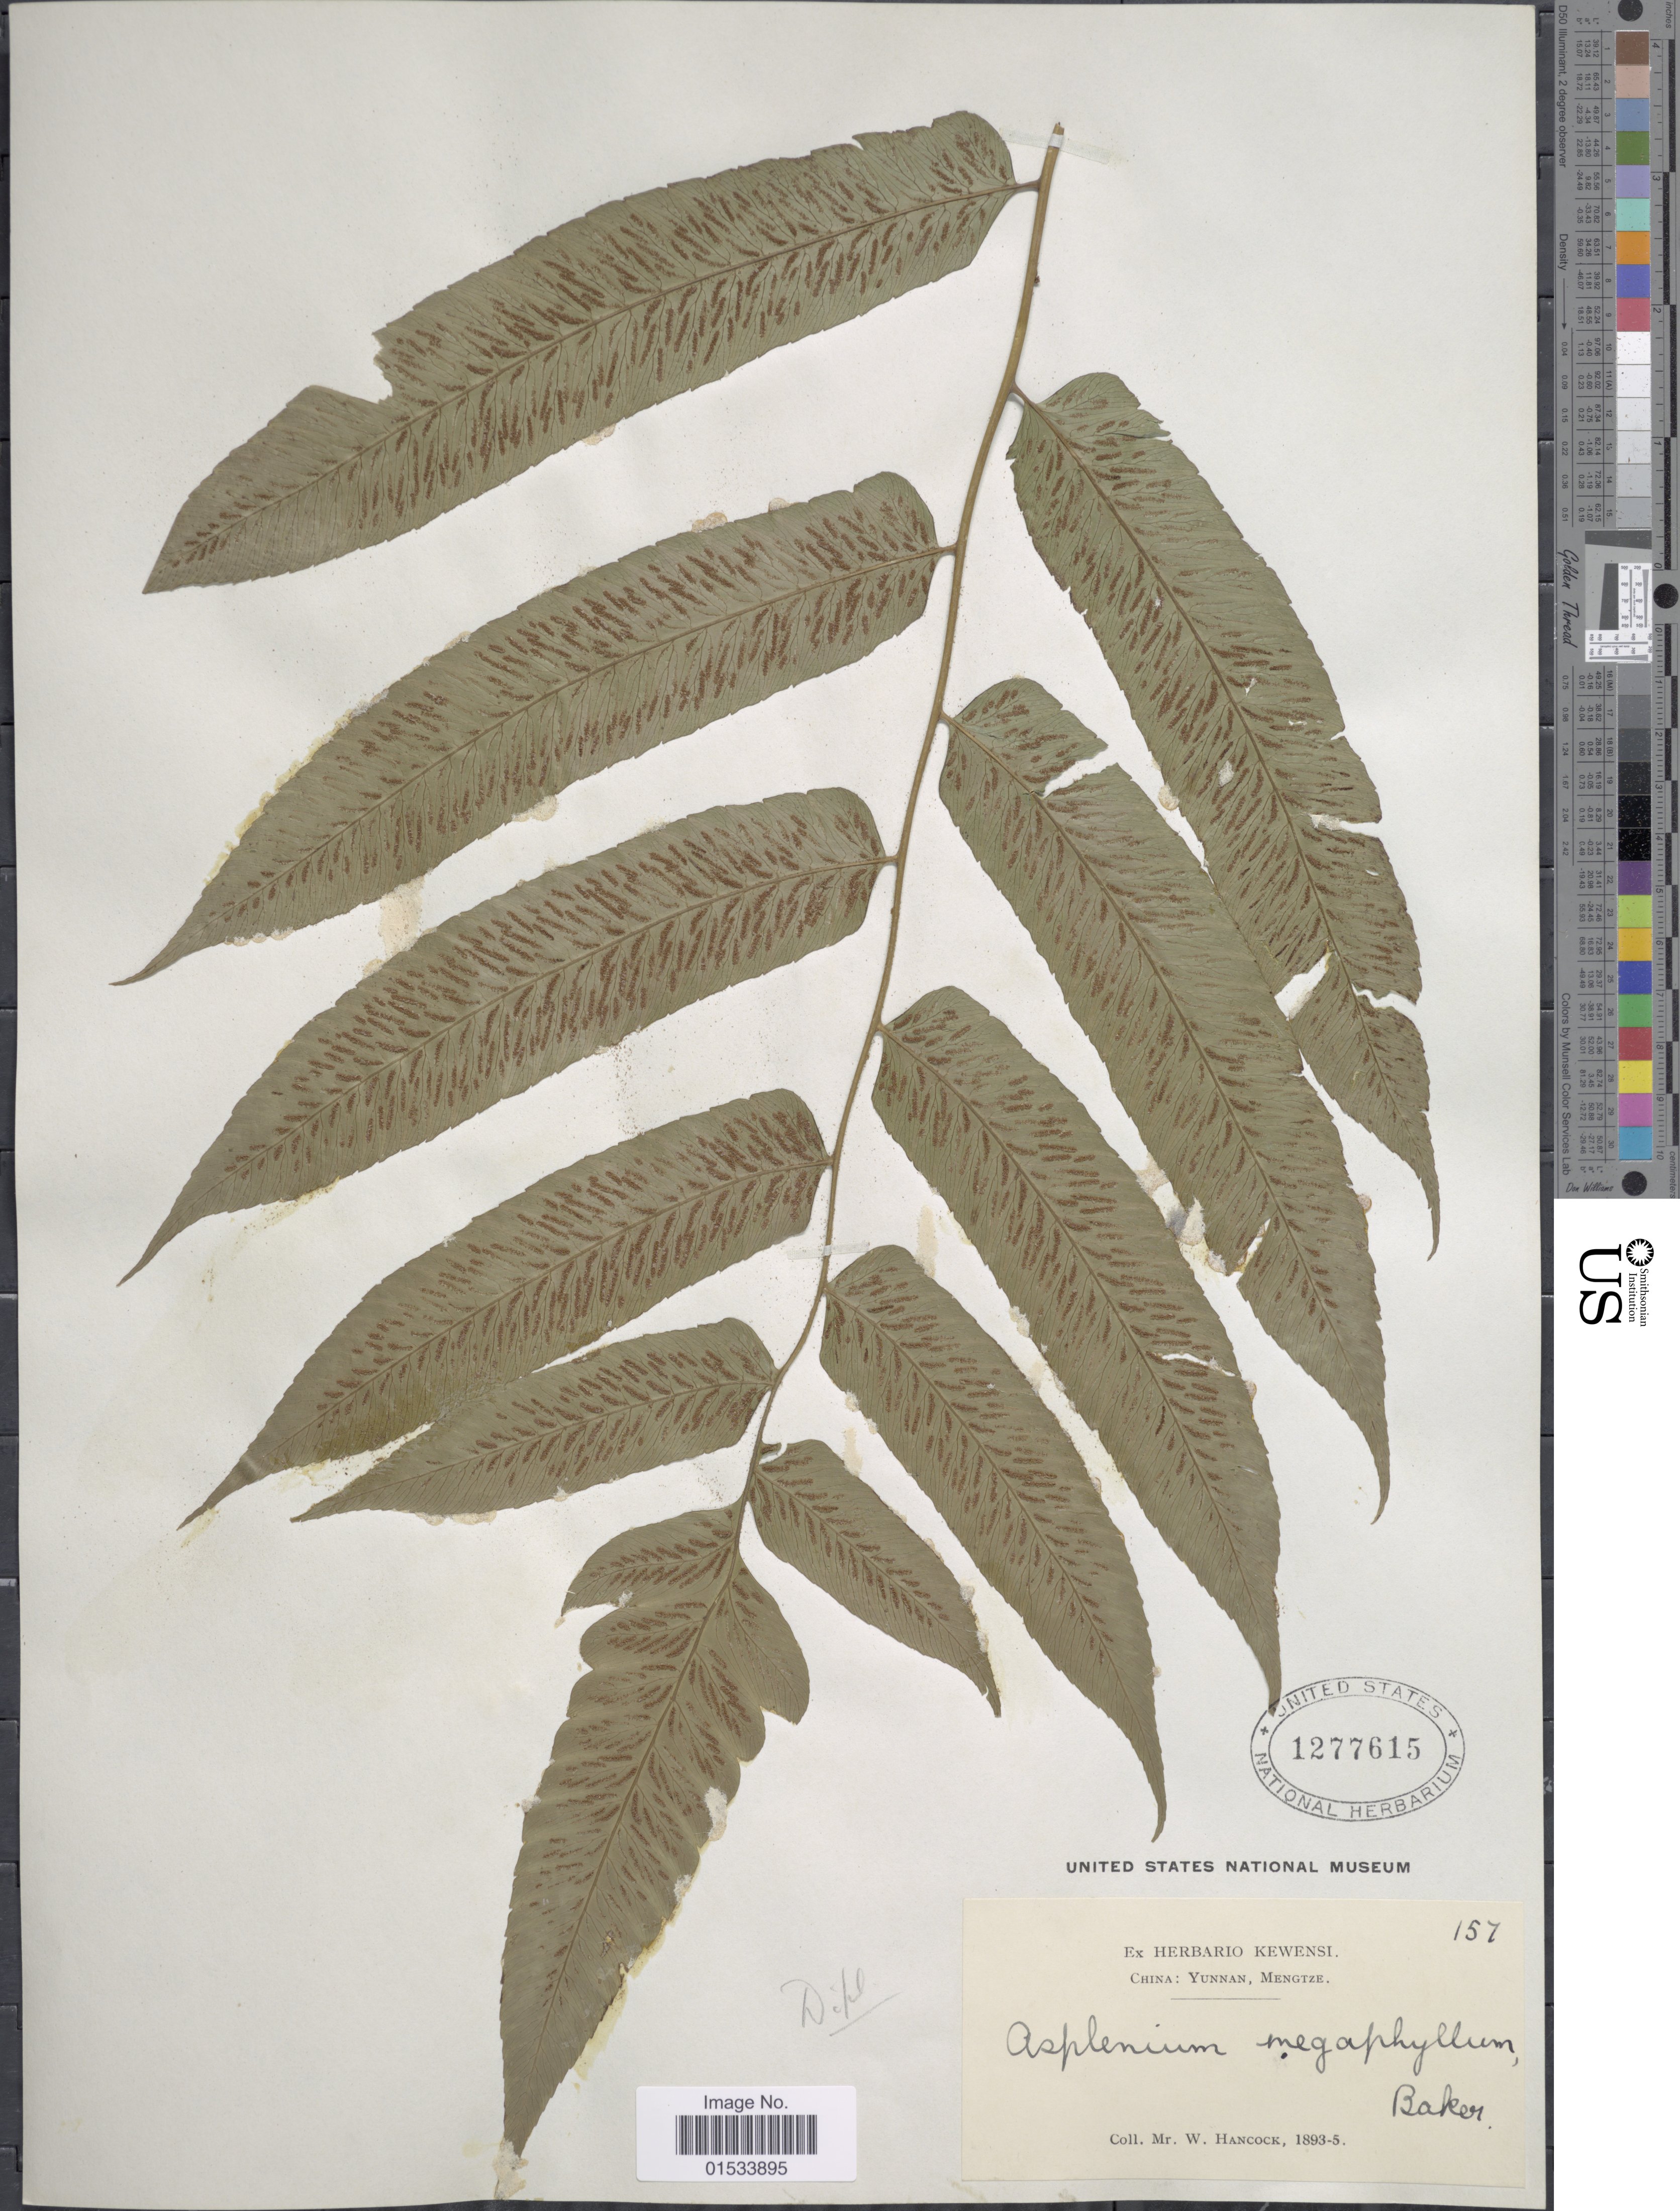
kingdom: Plantae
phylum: Tracheophyta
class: Polypodiopsida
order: Polypodiales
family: Athyriaceae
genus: Diplazium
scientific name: Diplazium megaphyllum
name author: (Baker) Christ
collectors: W. Hancock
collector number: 157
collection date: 1893/1895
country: China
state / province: Yunnan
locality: Mengtze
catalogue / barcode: US 1277615